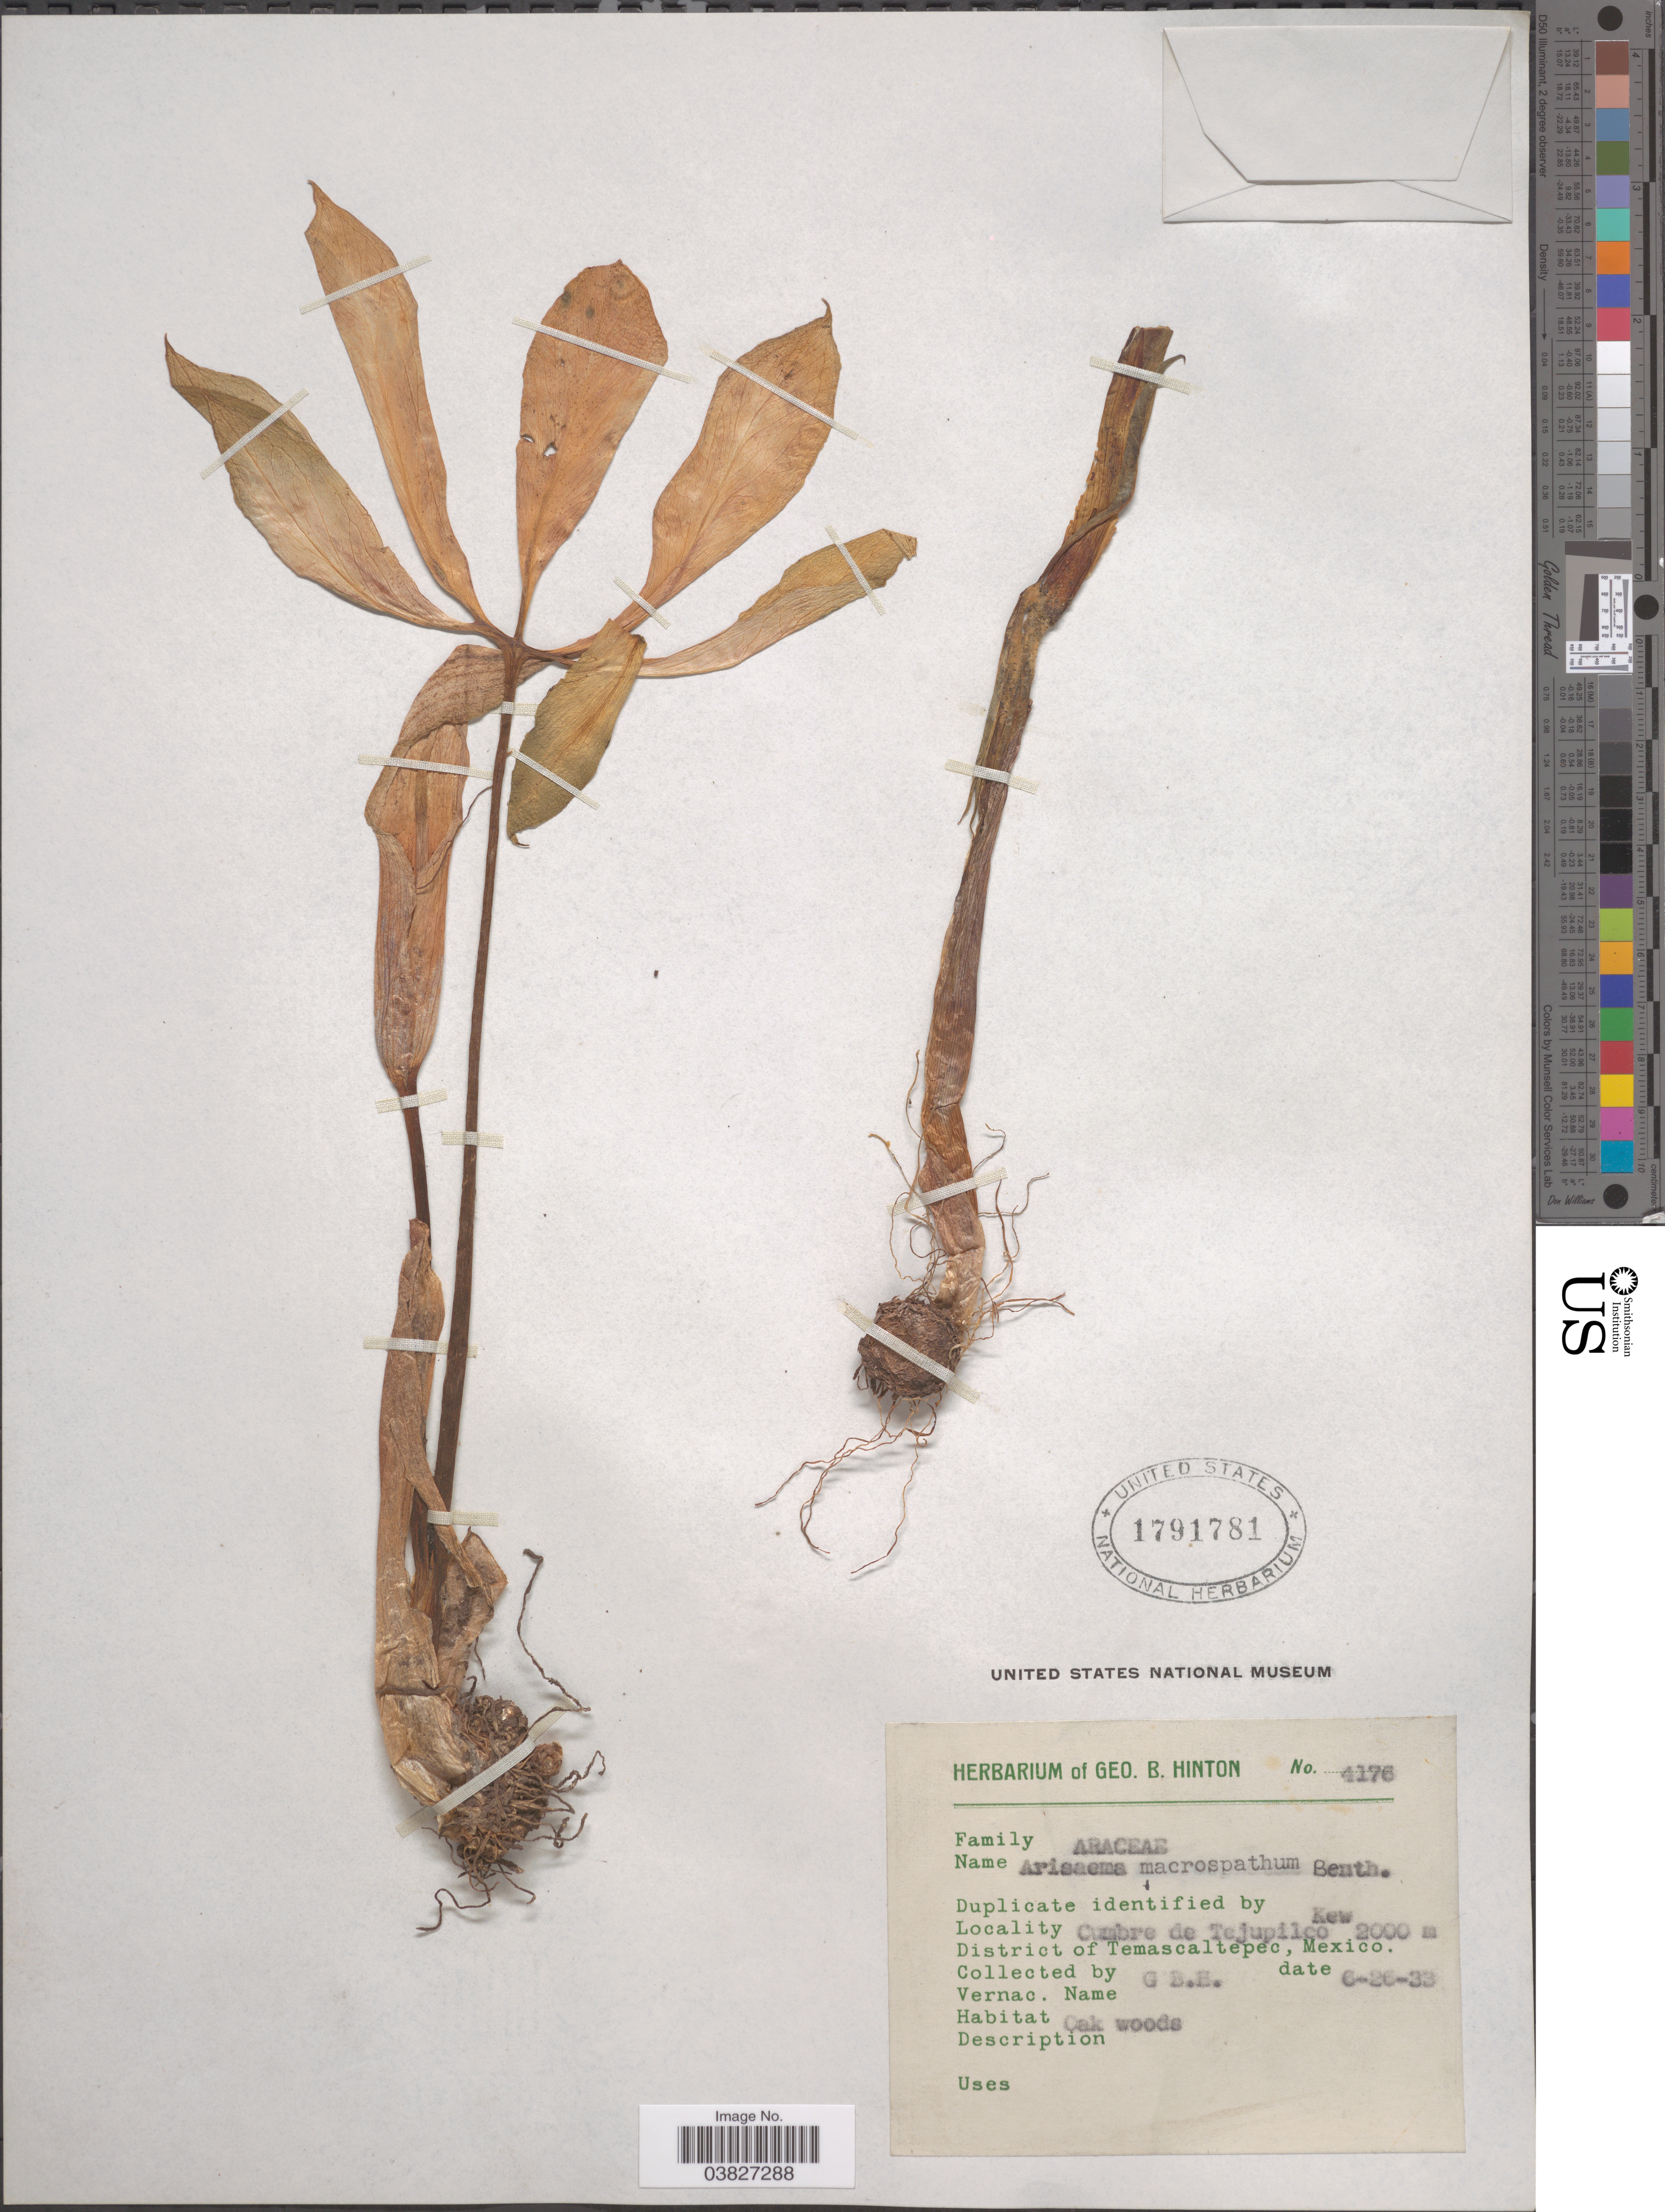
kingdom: Plantae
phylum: Tracheophyta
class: Liliopsida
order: Alismatales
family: Araceae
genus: Arisaema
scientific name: Arisaema macrospathum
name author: Benth.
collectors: G. B. Hinton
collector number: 4176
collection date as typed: Transcribed d/m/y: 26/6/33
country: Mexico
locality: Cumbre de Tejupilco. District of Temascaltepec.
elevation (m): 2000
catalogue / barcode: US 1791781